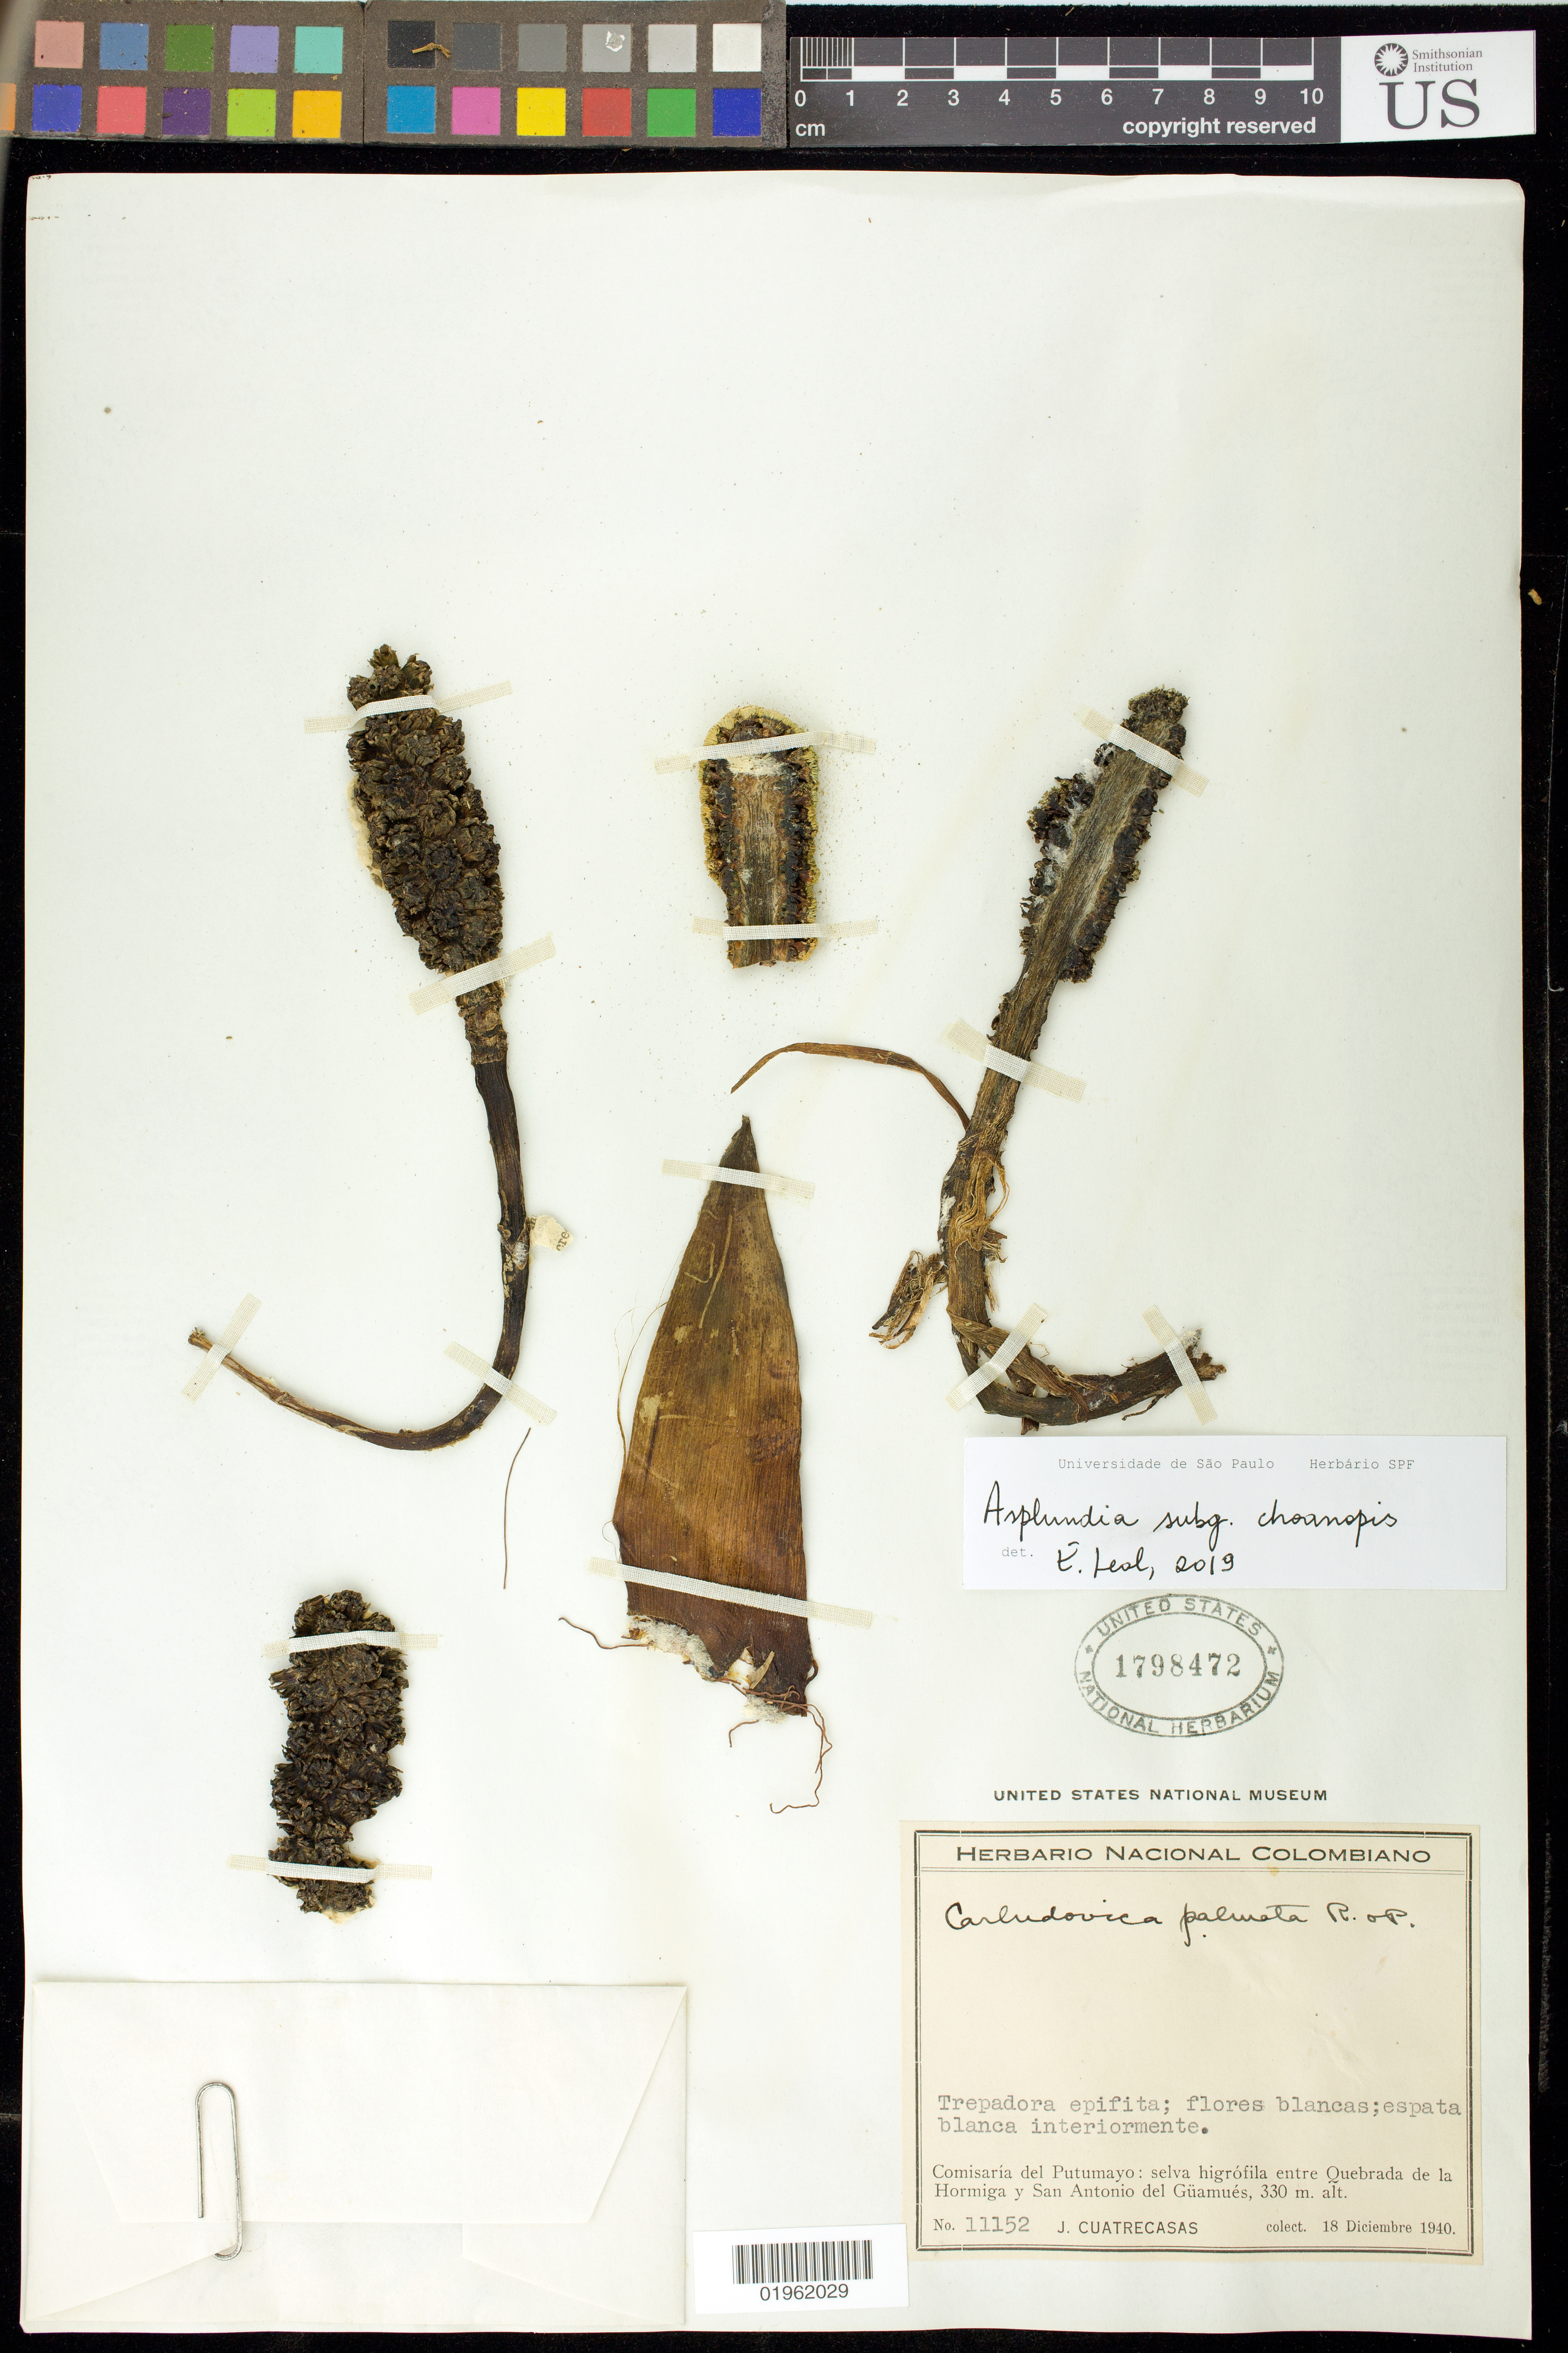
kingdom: Plantae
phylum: Tracheophyta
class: Liliopsida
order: Pandanales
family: Cyclanthaceae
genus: Asplundia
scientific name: Asplundia (Choanopsis) sp.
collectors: J. Cuatrecasas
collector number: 11152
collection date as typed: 18 Dec 1940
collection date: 1940-12-18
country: Colombia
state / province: Putumayo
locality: Selva Higrofila entre Quebradade La Hormiga y San Antonia del Guamues.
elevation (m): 330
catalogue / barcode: US 1798472